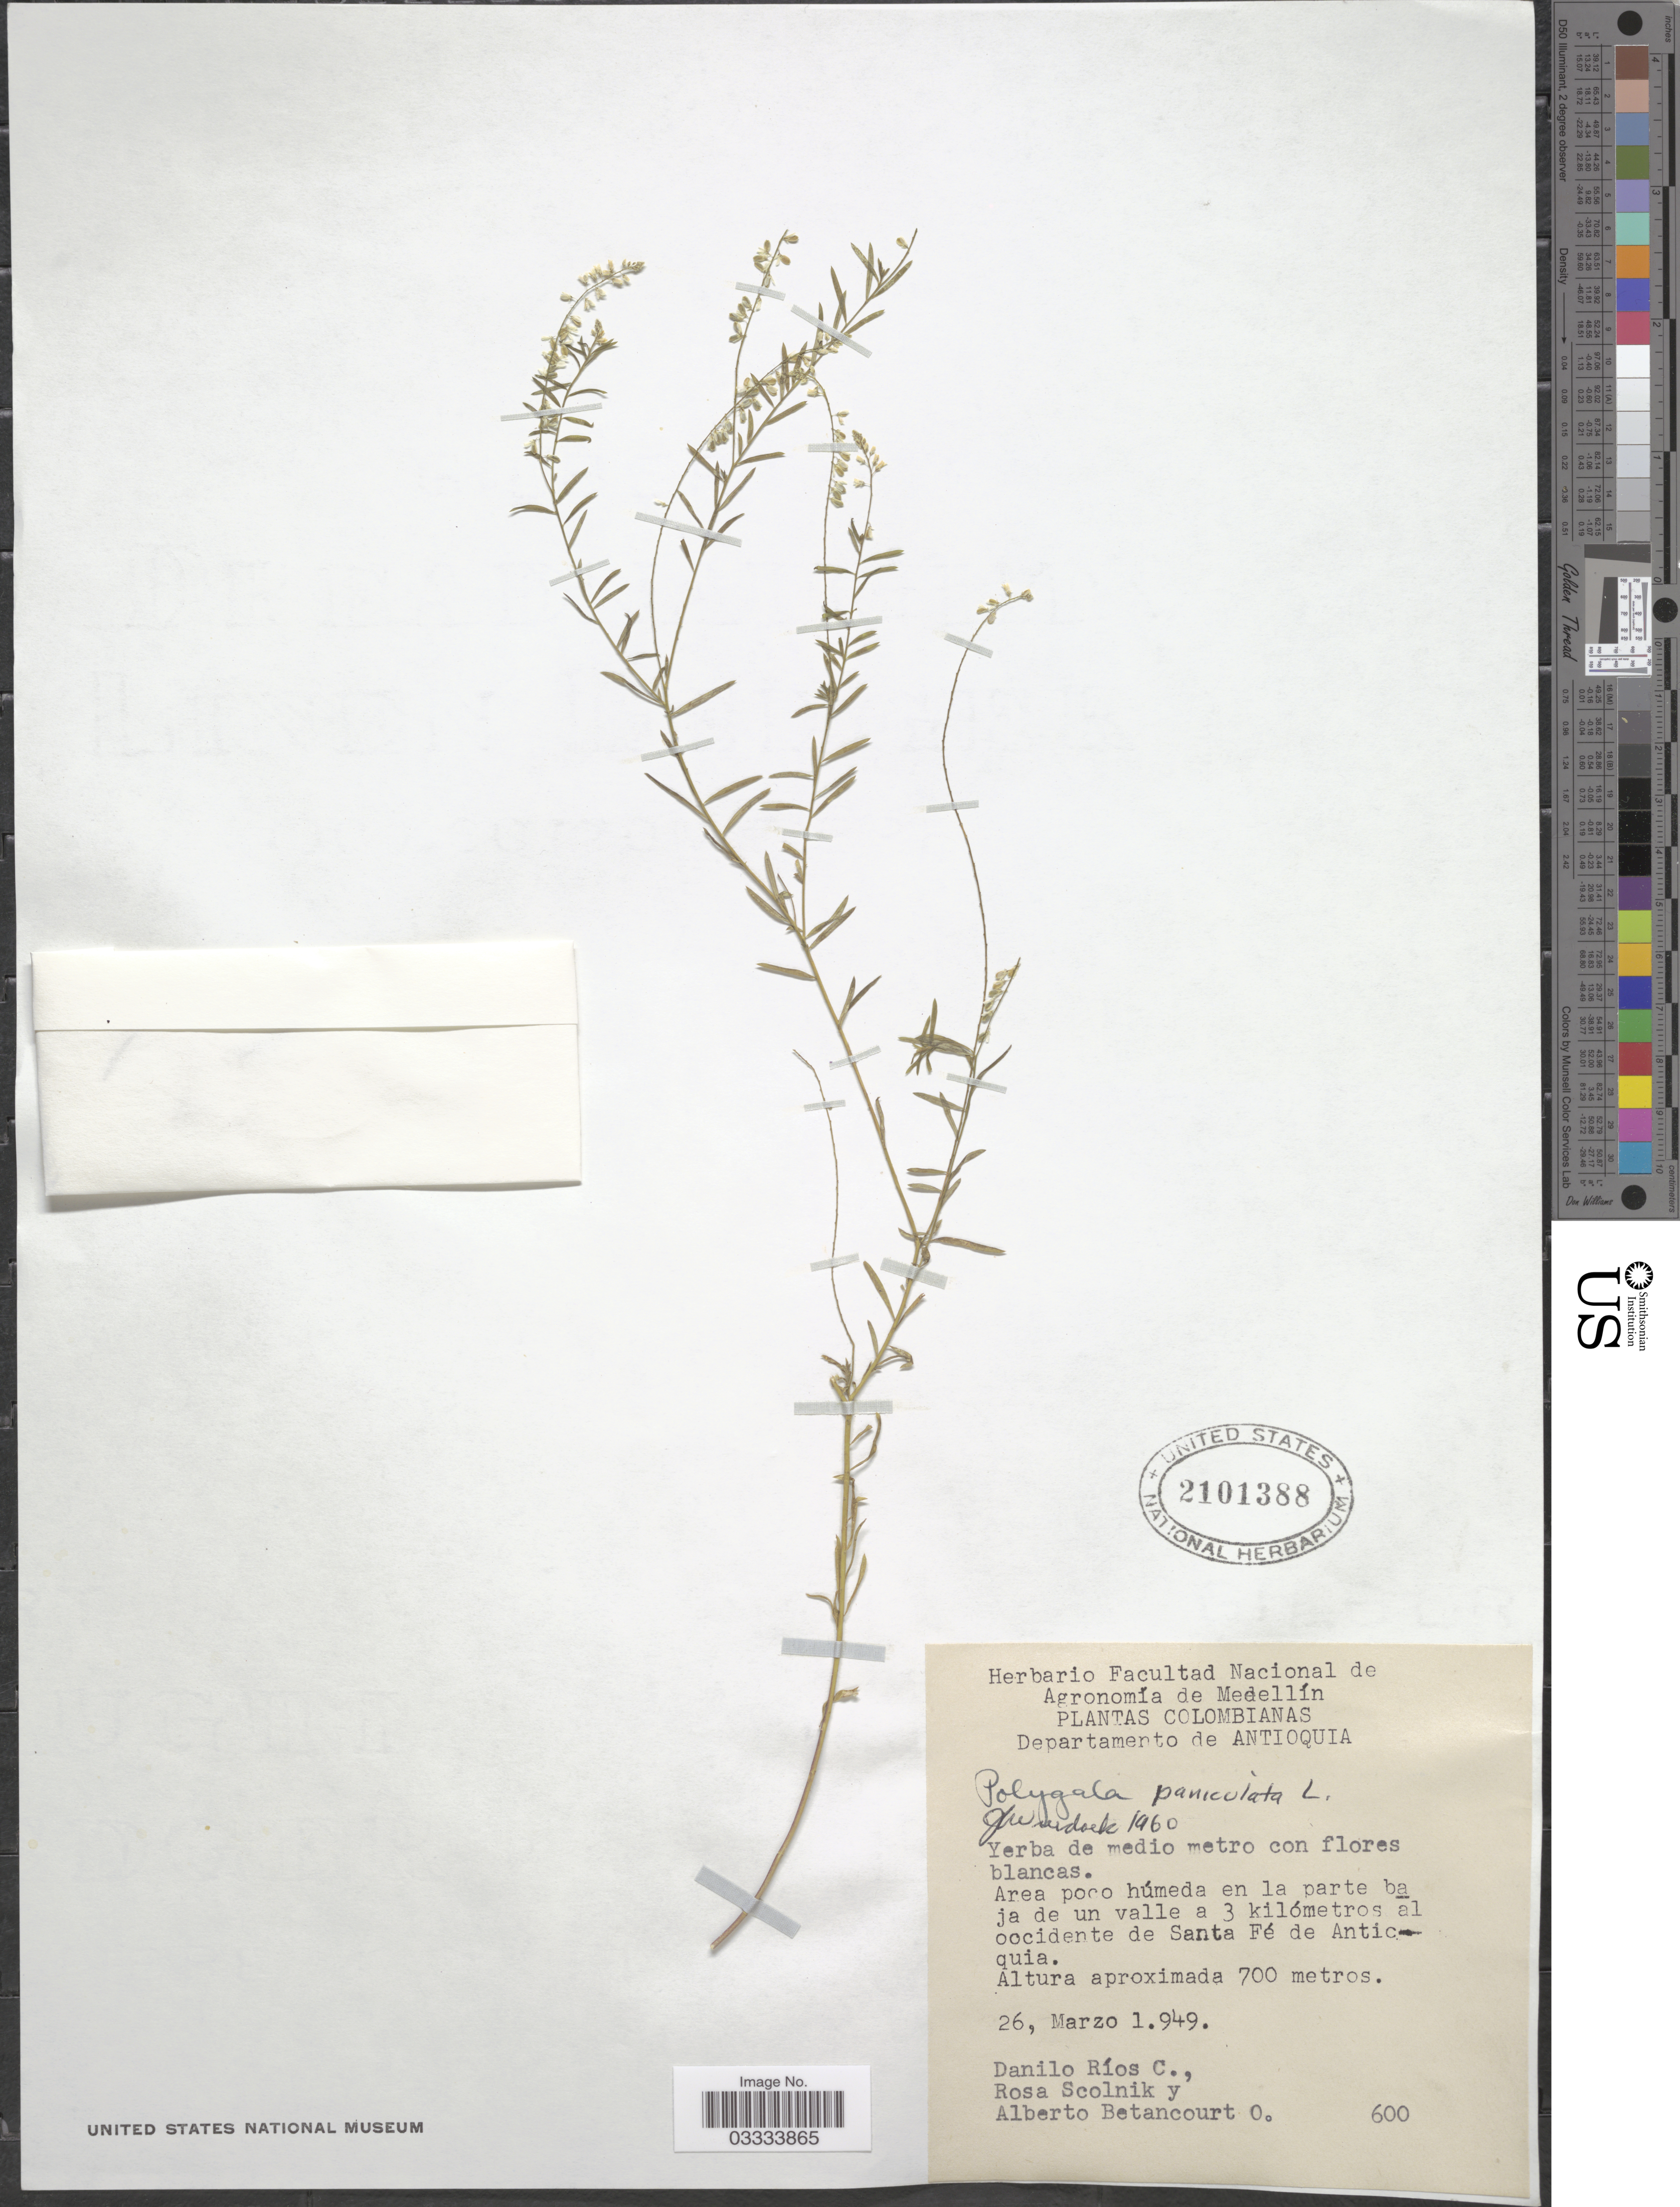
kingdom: Plantae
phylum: Tracheophyta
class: Magnoliopsida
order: Fabales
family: Polygalaceae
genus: Polygala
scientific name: Polygala paniculata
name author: L.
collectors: D. Rios C., R. Scolnik & A. Betancourt O.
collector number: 600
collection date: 1949-03-26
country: Colombia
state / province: Antioquia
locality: Departamento de Antioquia. Area poco húmeda en la parte baja de un valle a 3 kilómetros al occidente de Santa Fé de Antioquia.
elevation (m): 700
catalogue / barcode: US 2101388